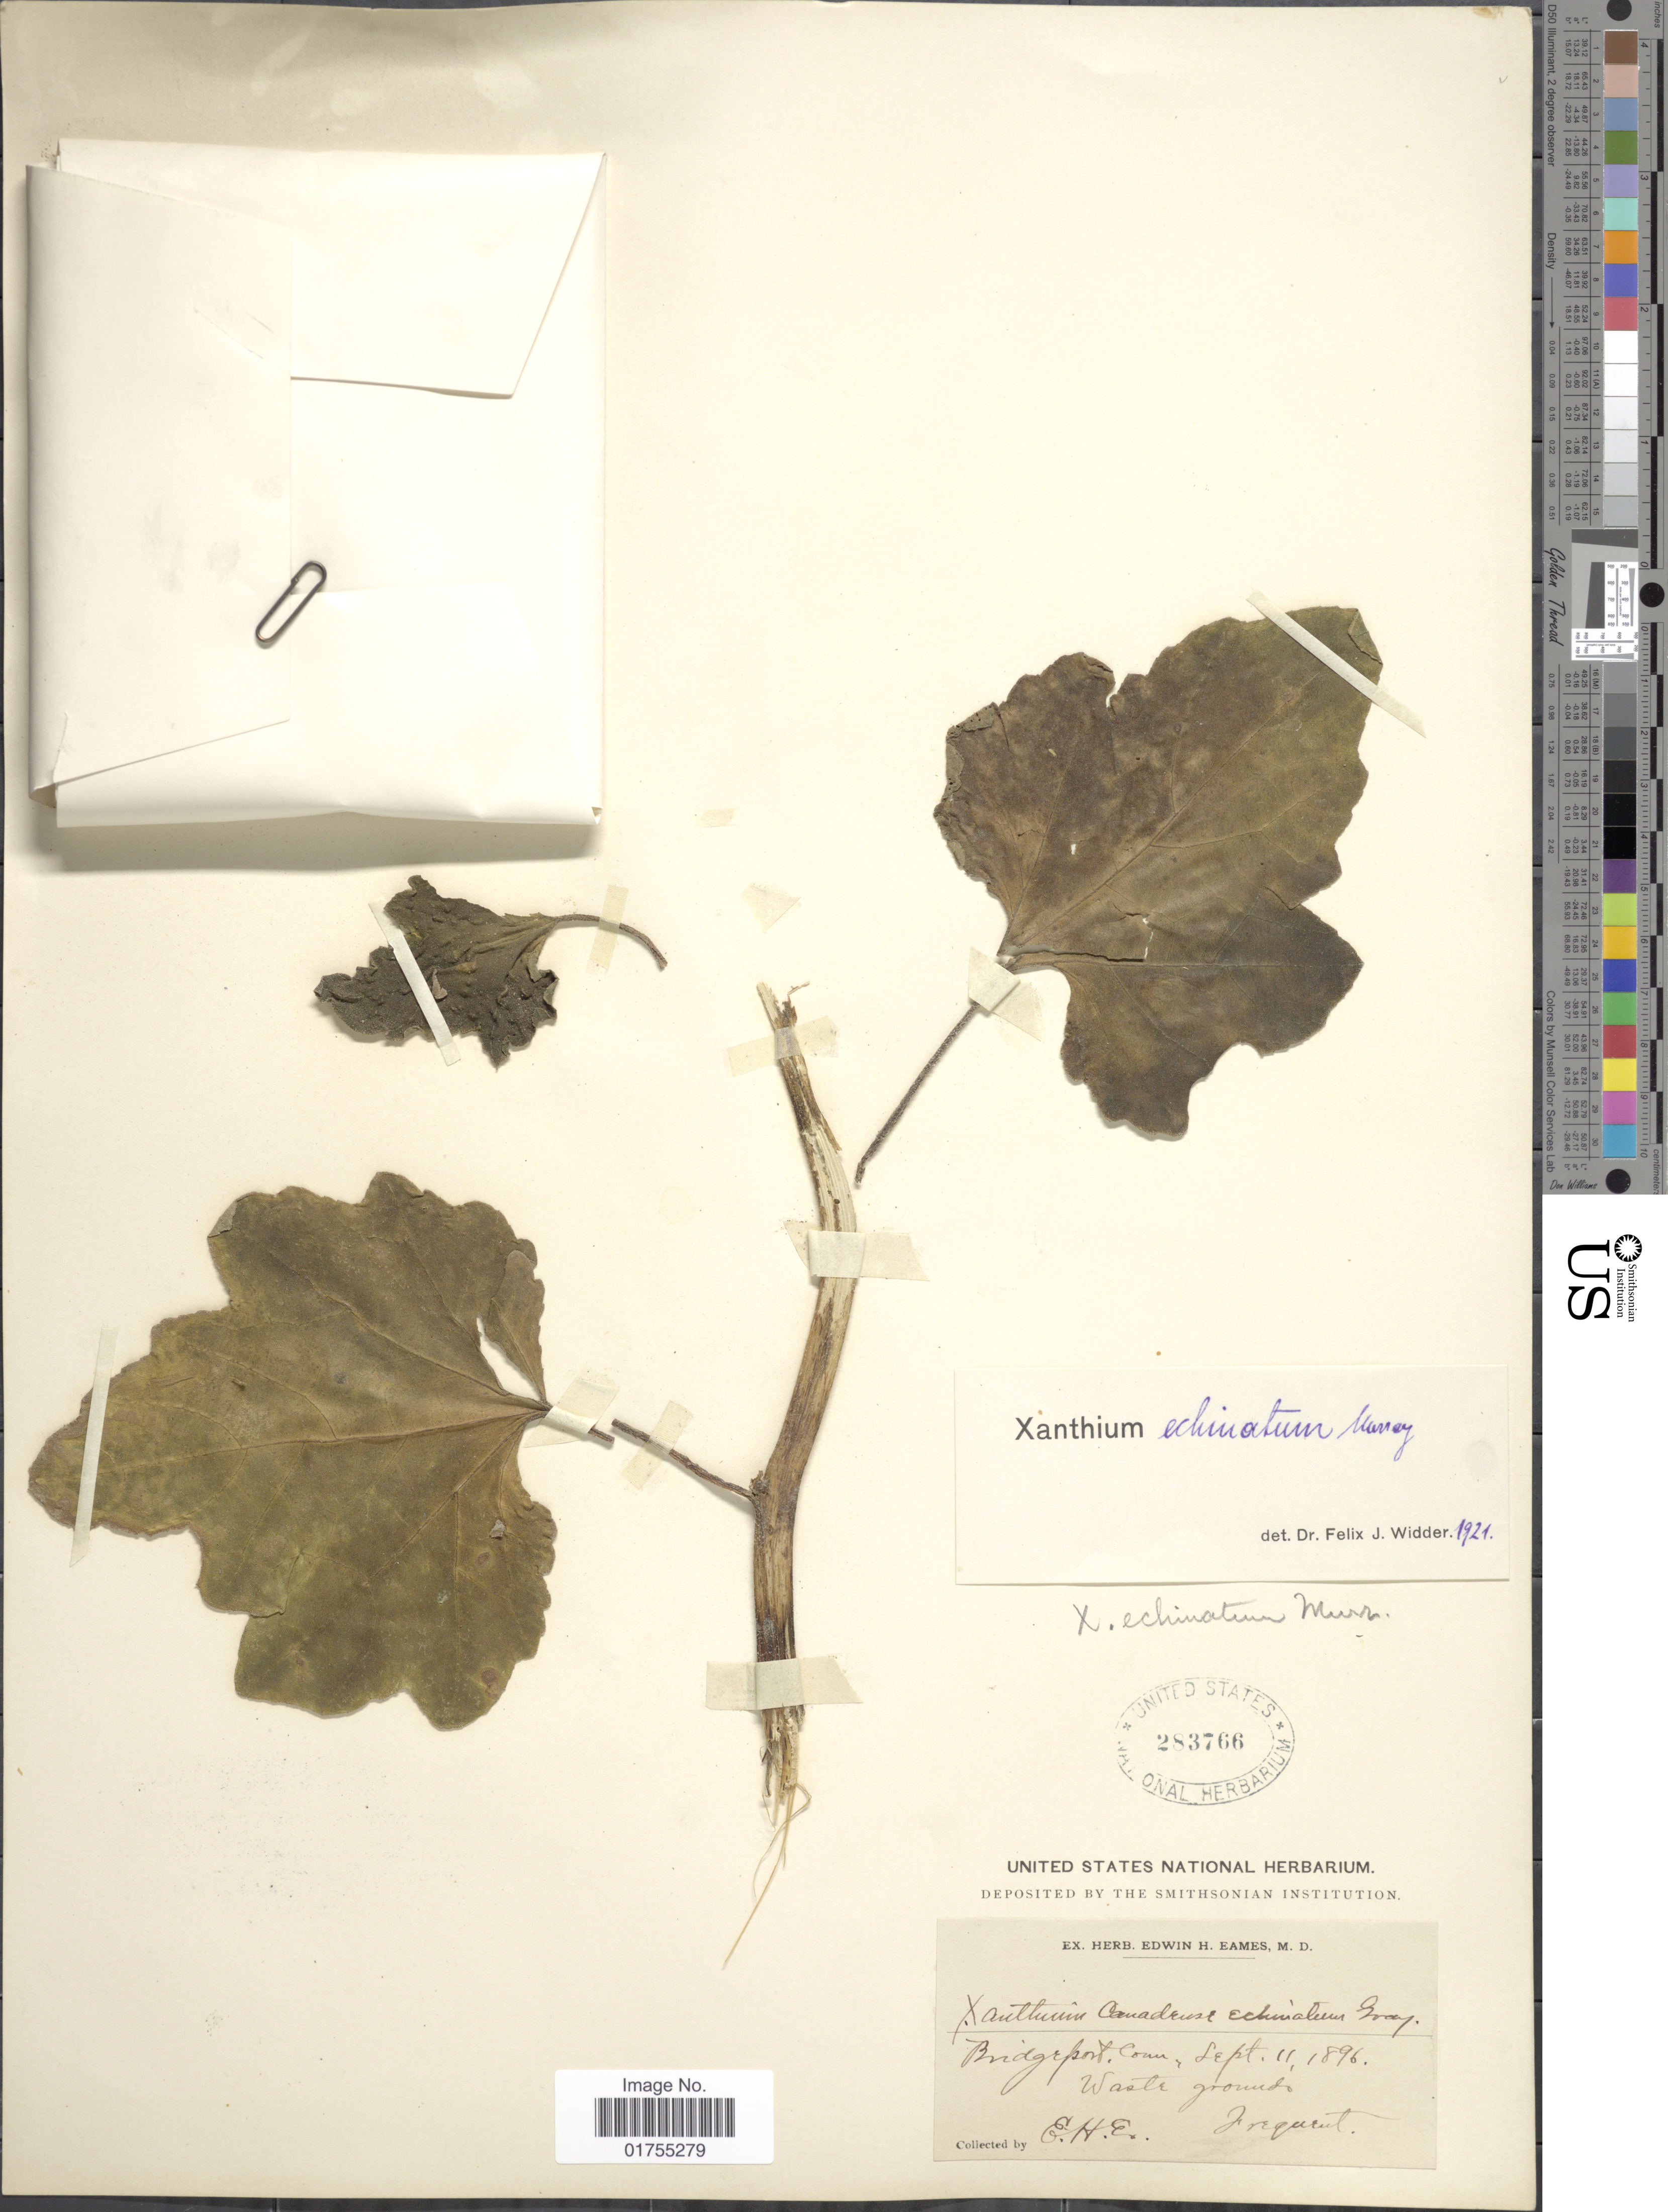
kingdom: Plantae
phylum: Tracheophyta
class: Magnoliopsida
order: Asterales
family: Asteraceae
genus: Xanthium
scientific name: Xanthium strumarium var. canadense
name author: (Mill.) Torr. & A. Gray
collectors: E. H. Eames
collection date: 1896-09-11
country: United States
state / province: Connecticut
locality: Bridgeport, Conn.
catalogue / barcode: US 283766